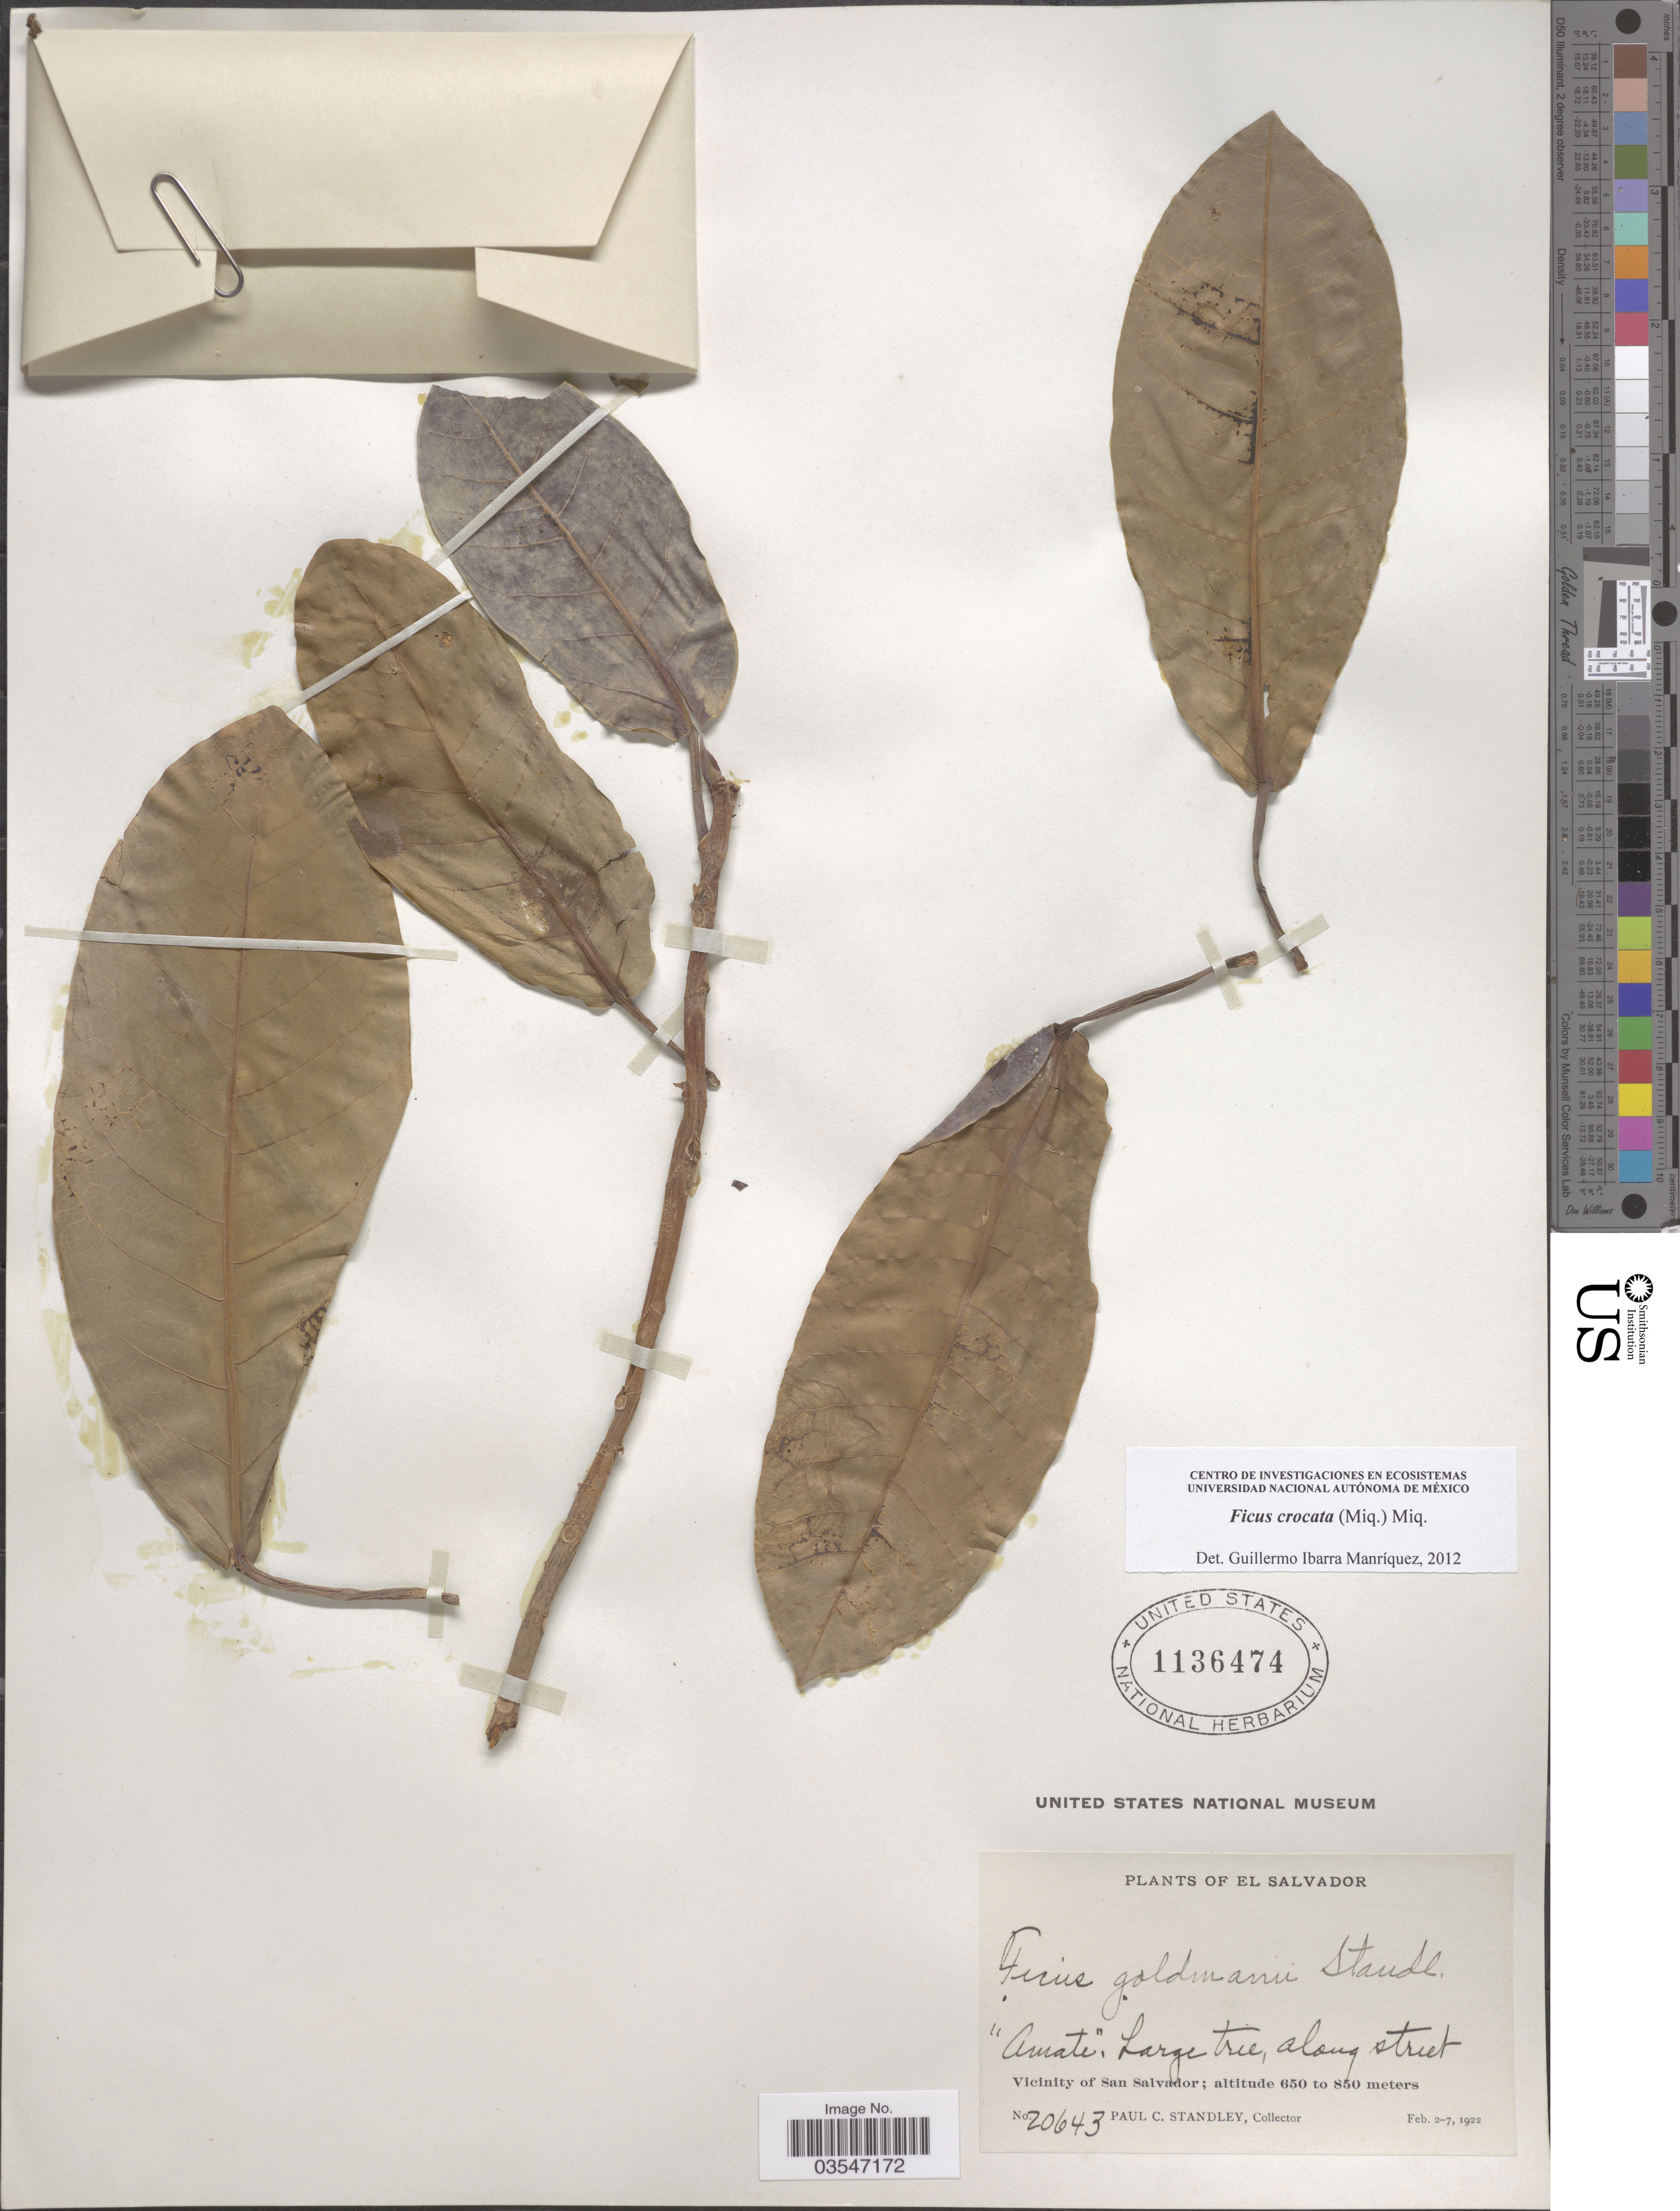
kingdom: Plantae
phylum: Tracheophyta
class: Magnoliopsida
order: Rosales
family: Moraceae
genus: Ficus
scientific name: Ficus crocata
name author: (Miq.) Miq.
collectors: P. C. Standley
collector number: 20643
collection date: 1922-02-02/1922-02-07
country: El Salvador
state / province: San Salvador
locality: Vicinity of San Salvador.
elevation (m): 650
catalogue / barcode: US 1136474